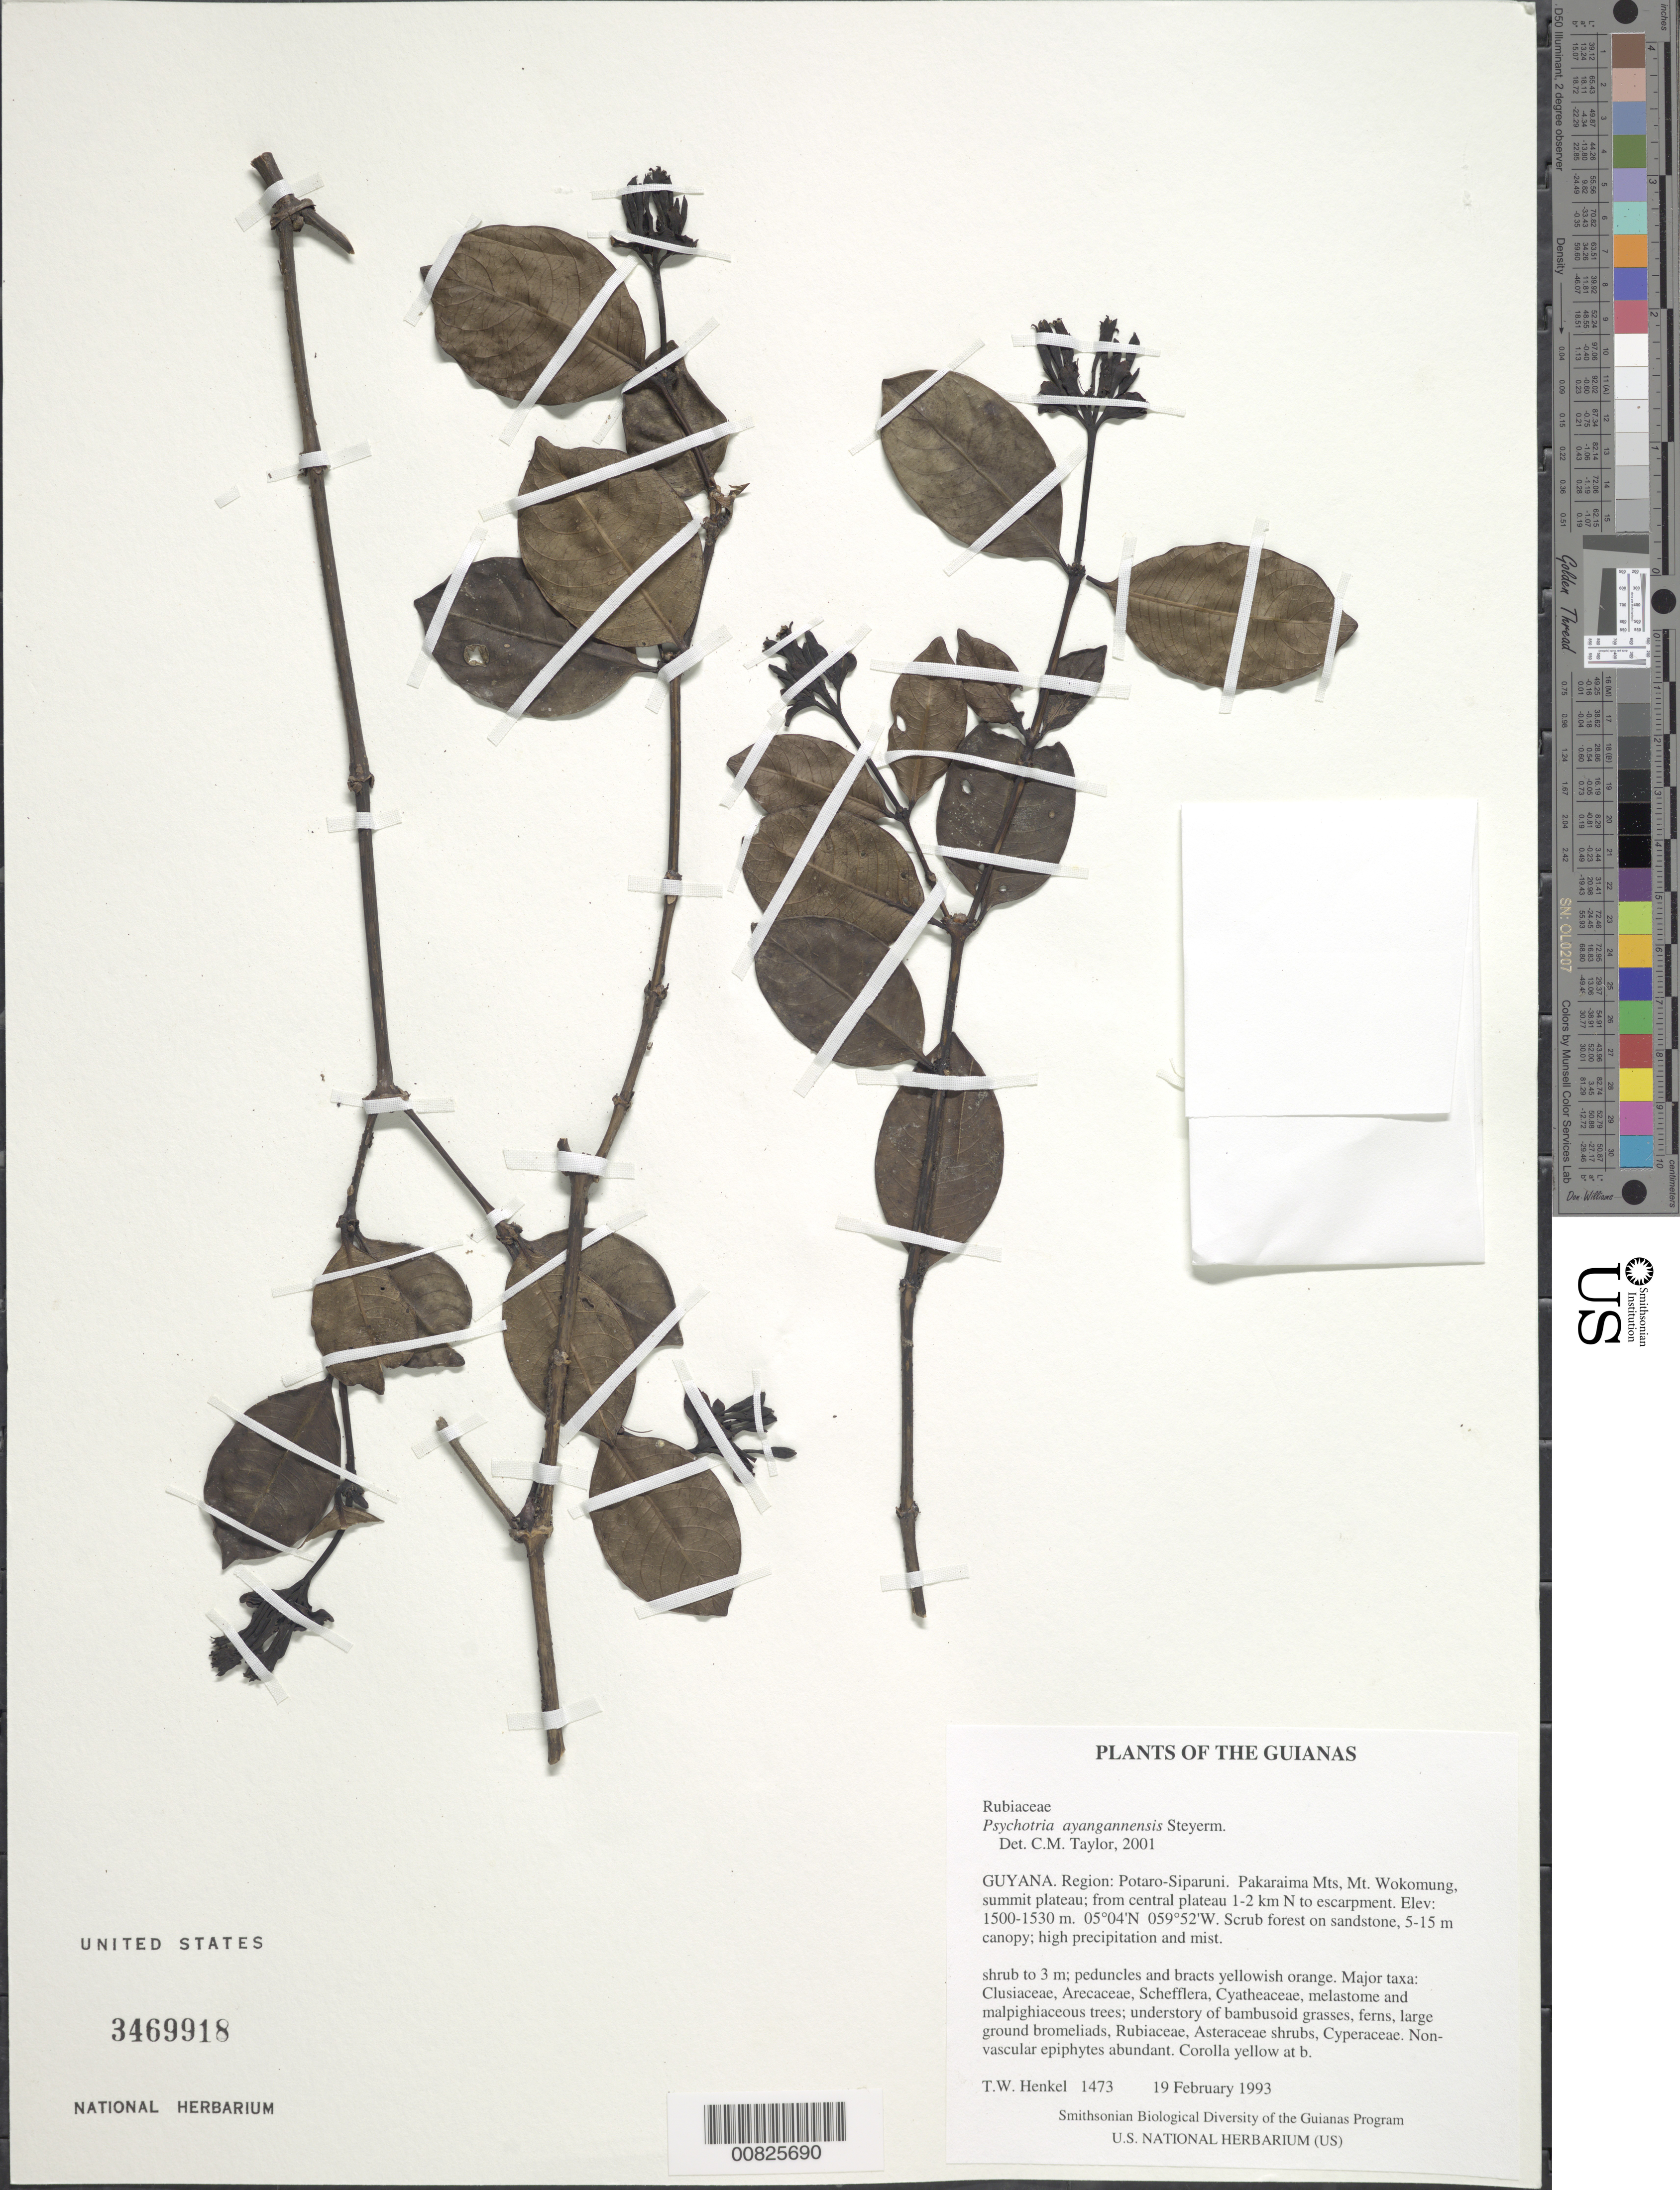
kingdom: Plantae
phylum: Tracheophyta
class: Magnoliopsida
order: Gentianales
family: Rubiaceae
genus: Palicourea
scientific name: Palicourea ayangannensis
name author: (Steyerm.) Delprete & J.H. Kirkbr.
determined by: Kirkbride, J. H., Jr.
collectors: T. Henkel, M. Chin & W. Ryan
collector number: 1473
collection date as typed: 19 February 1993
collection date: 1993-02-19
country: Guyana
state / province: Potaro-Siparuni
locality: Pakaraima Mts, Mt. Wokomung, summit plateau; from central plateau 1-2 km N to escarpment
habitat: Scrub forest on sandstone, 5-15 m canopy; high precipitation and mist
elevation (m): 1500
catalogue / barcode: US 3469918